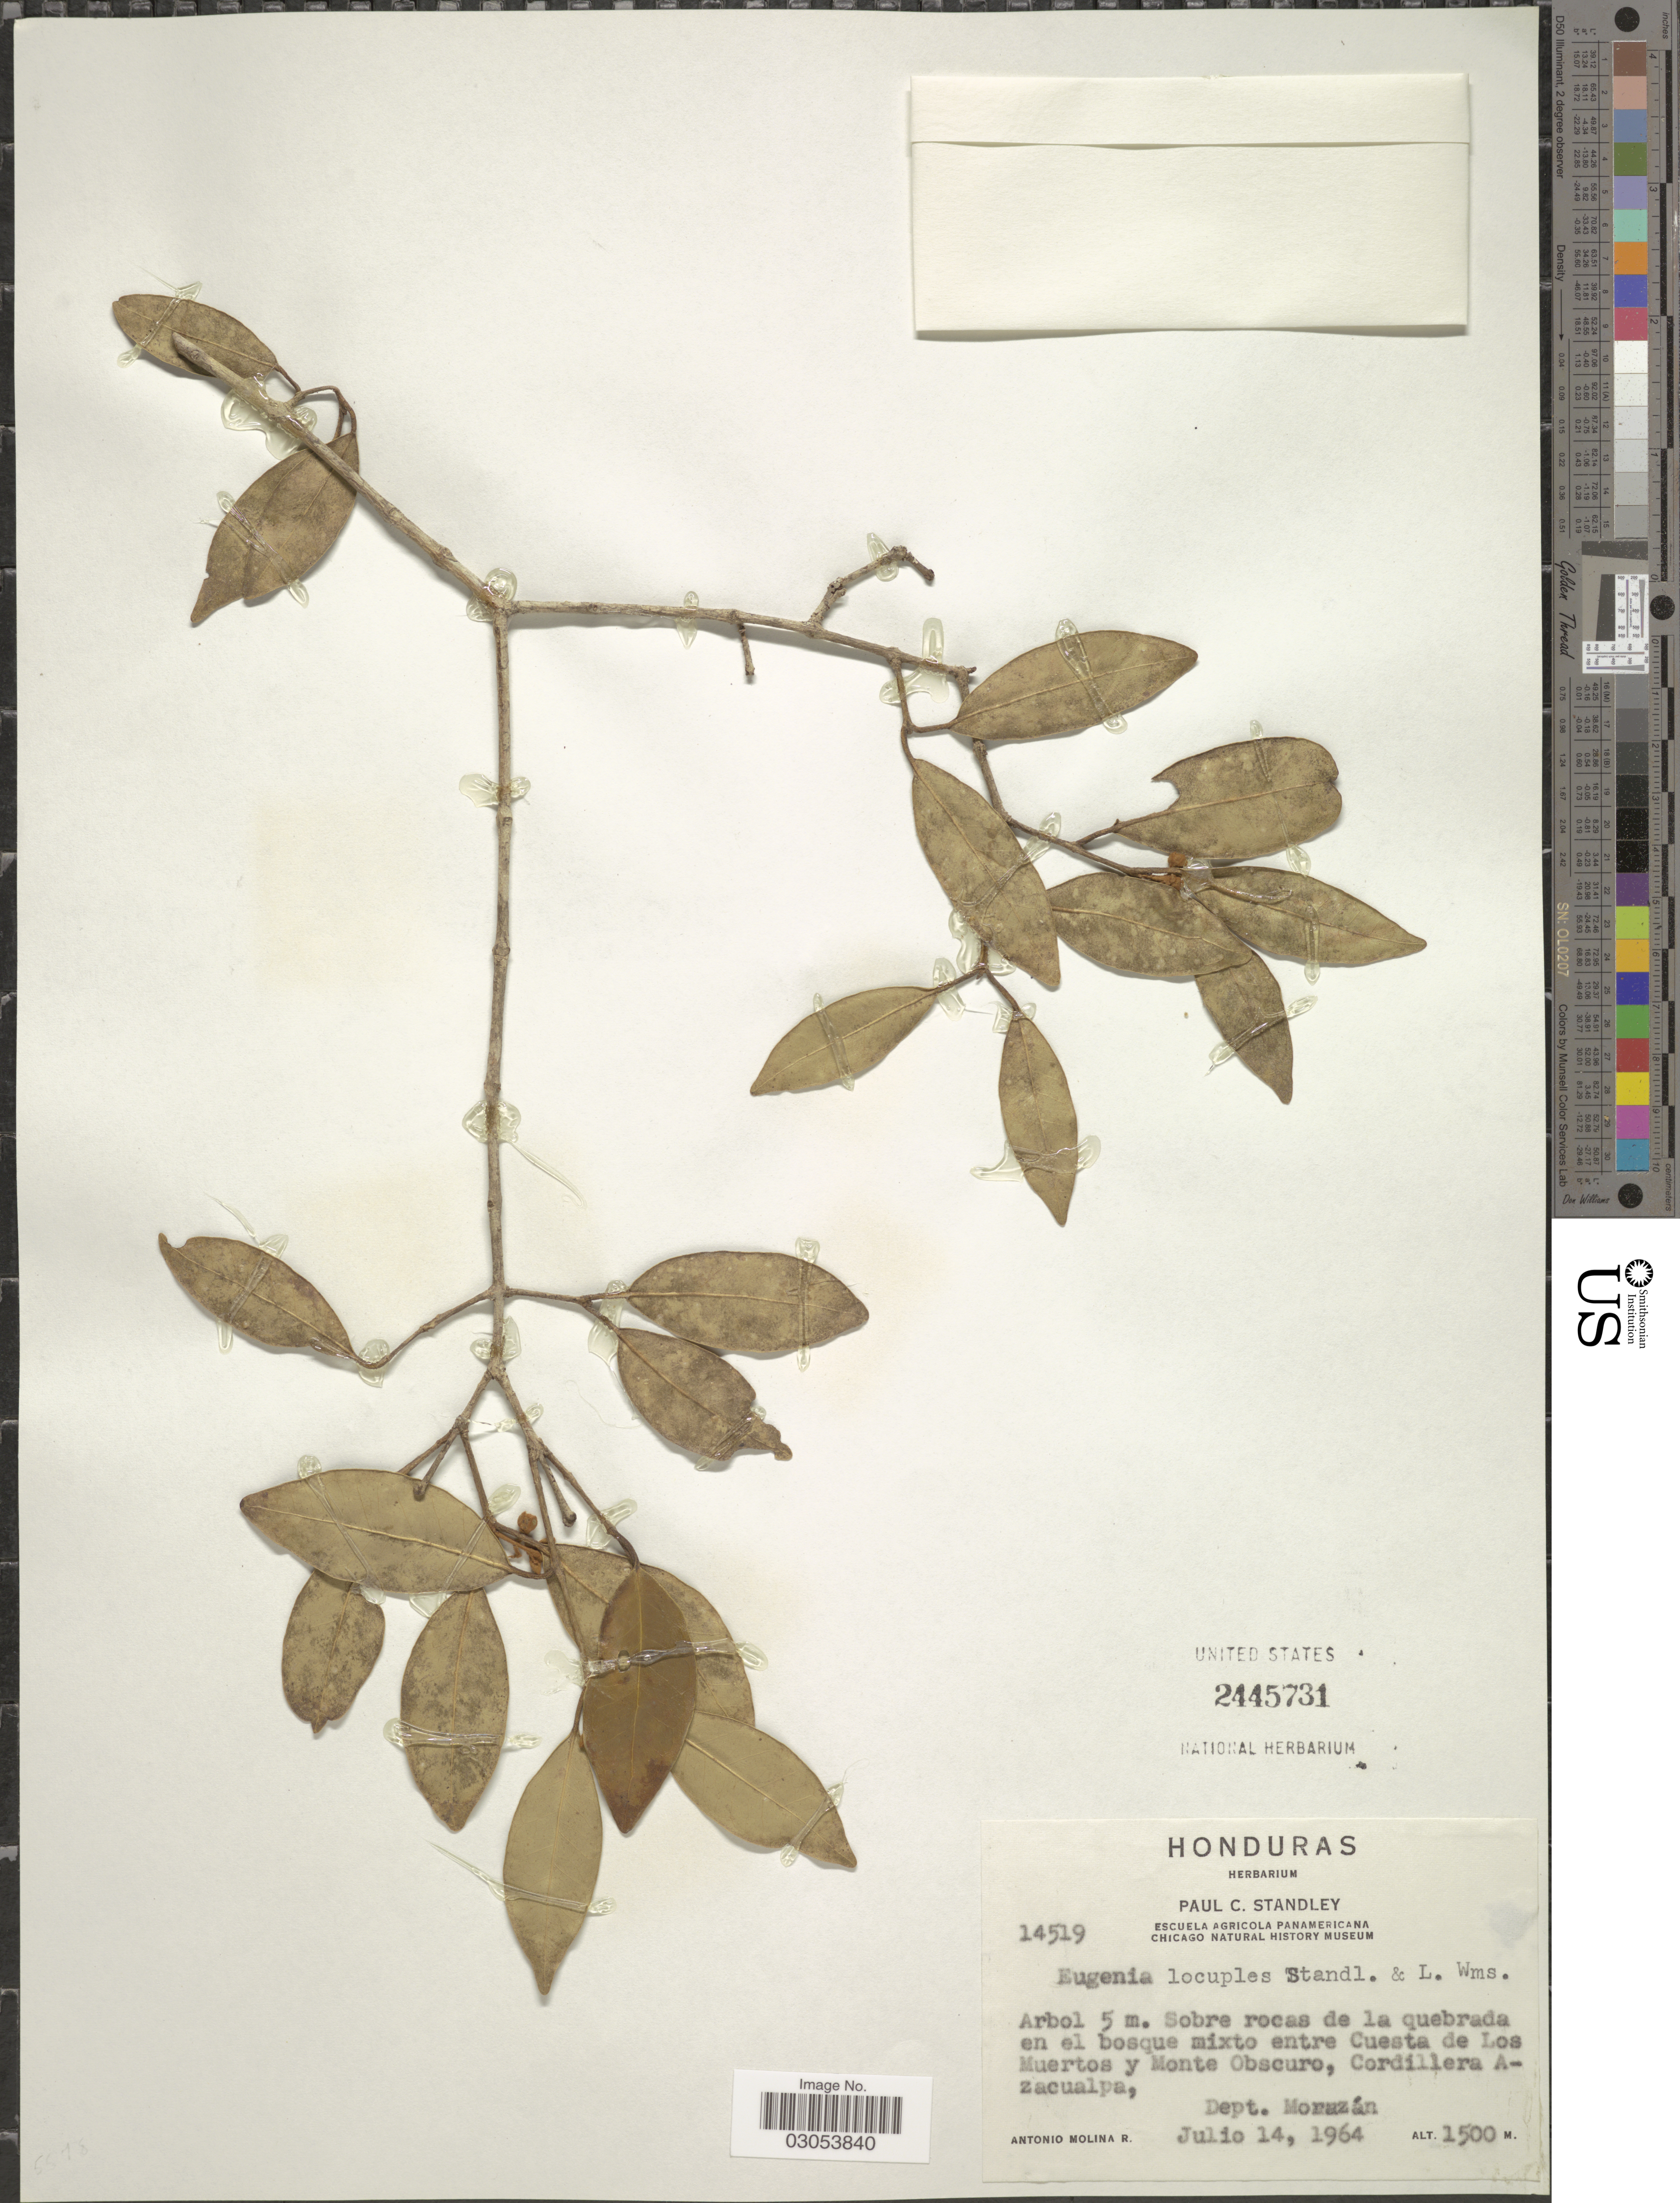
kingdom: Plantae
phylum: Tracheophyta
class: Magnoliopsida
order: Myrtales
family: Myrtaceae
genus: Eugenia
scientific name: Eugenia locuples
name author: Standl. & L.O. Williams ex Barrie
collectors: A. Molina R.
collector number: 14519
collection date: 1964-07-14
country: Honduras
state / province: Fco. Morazán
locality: Sobre rocas de la quebrada en el bosque mixto entre Cuesta de Los Muertos y Monte Obscuro, Cordillera Azacualpa, Dept. Morazán.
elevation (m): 1500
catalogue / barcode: US 2445731